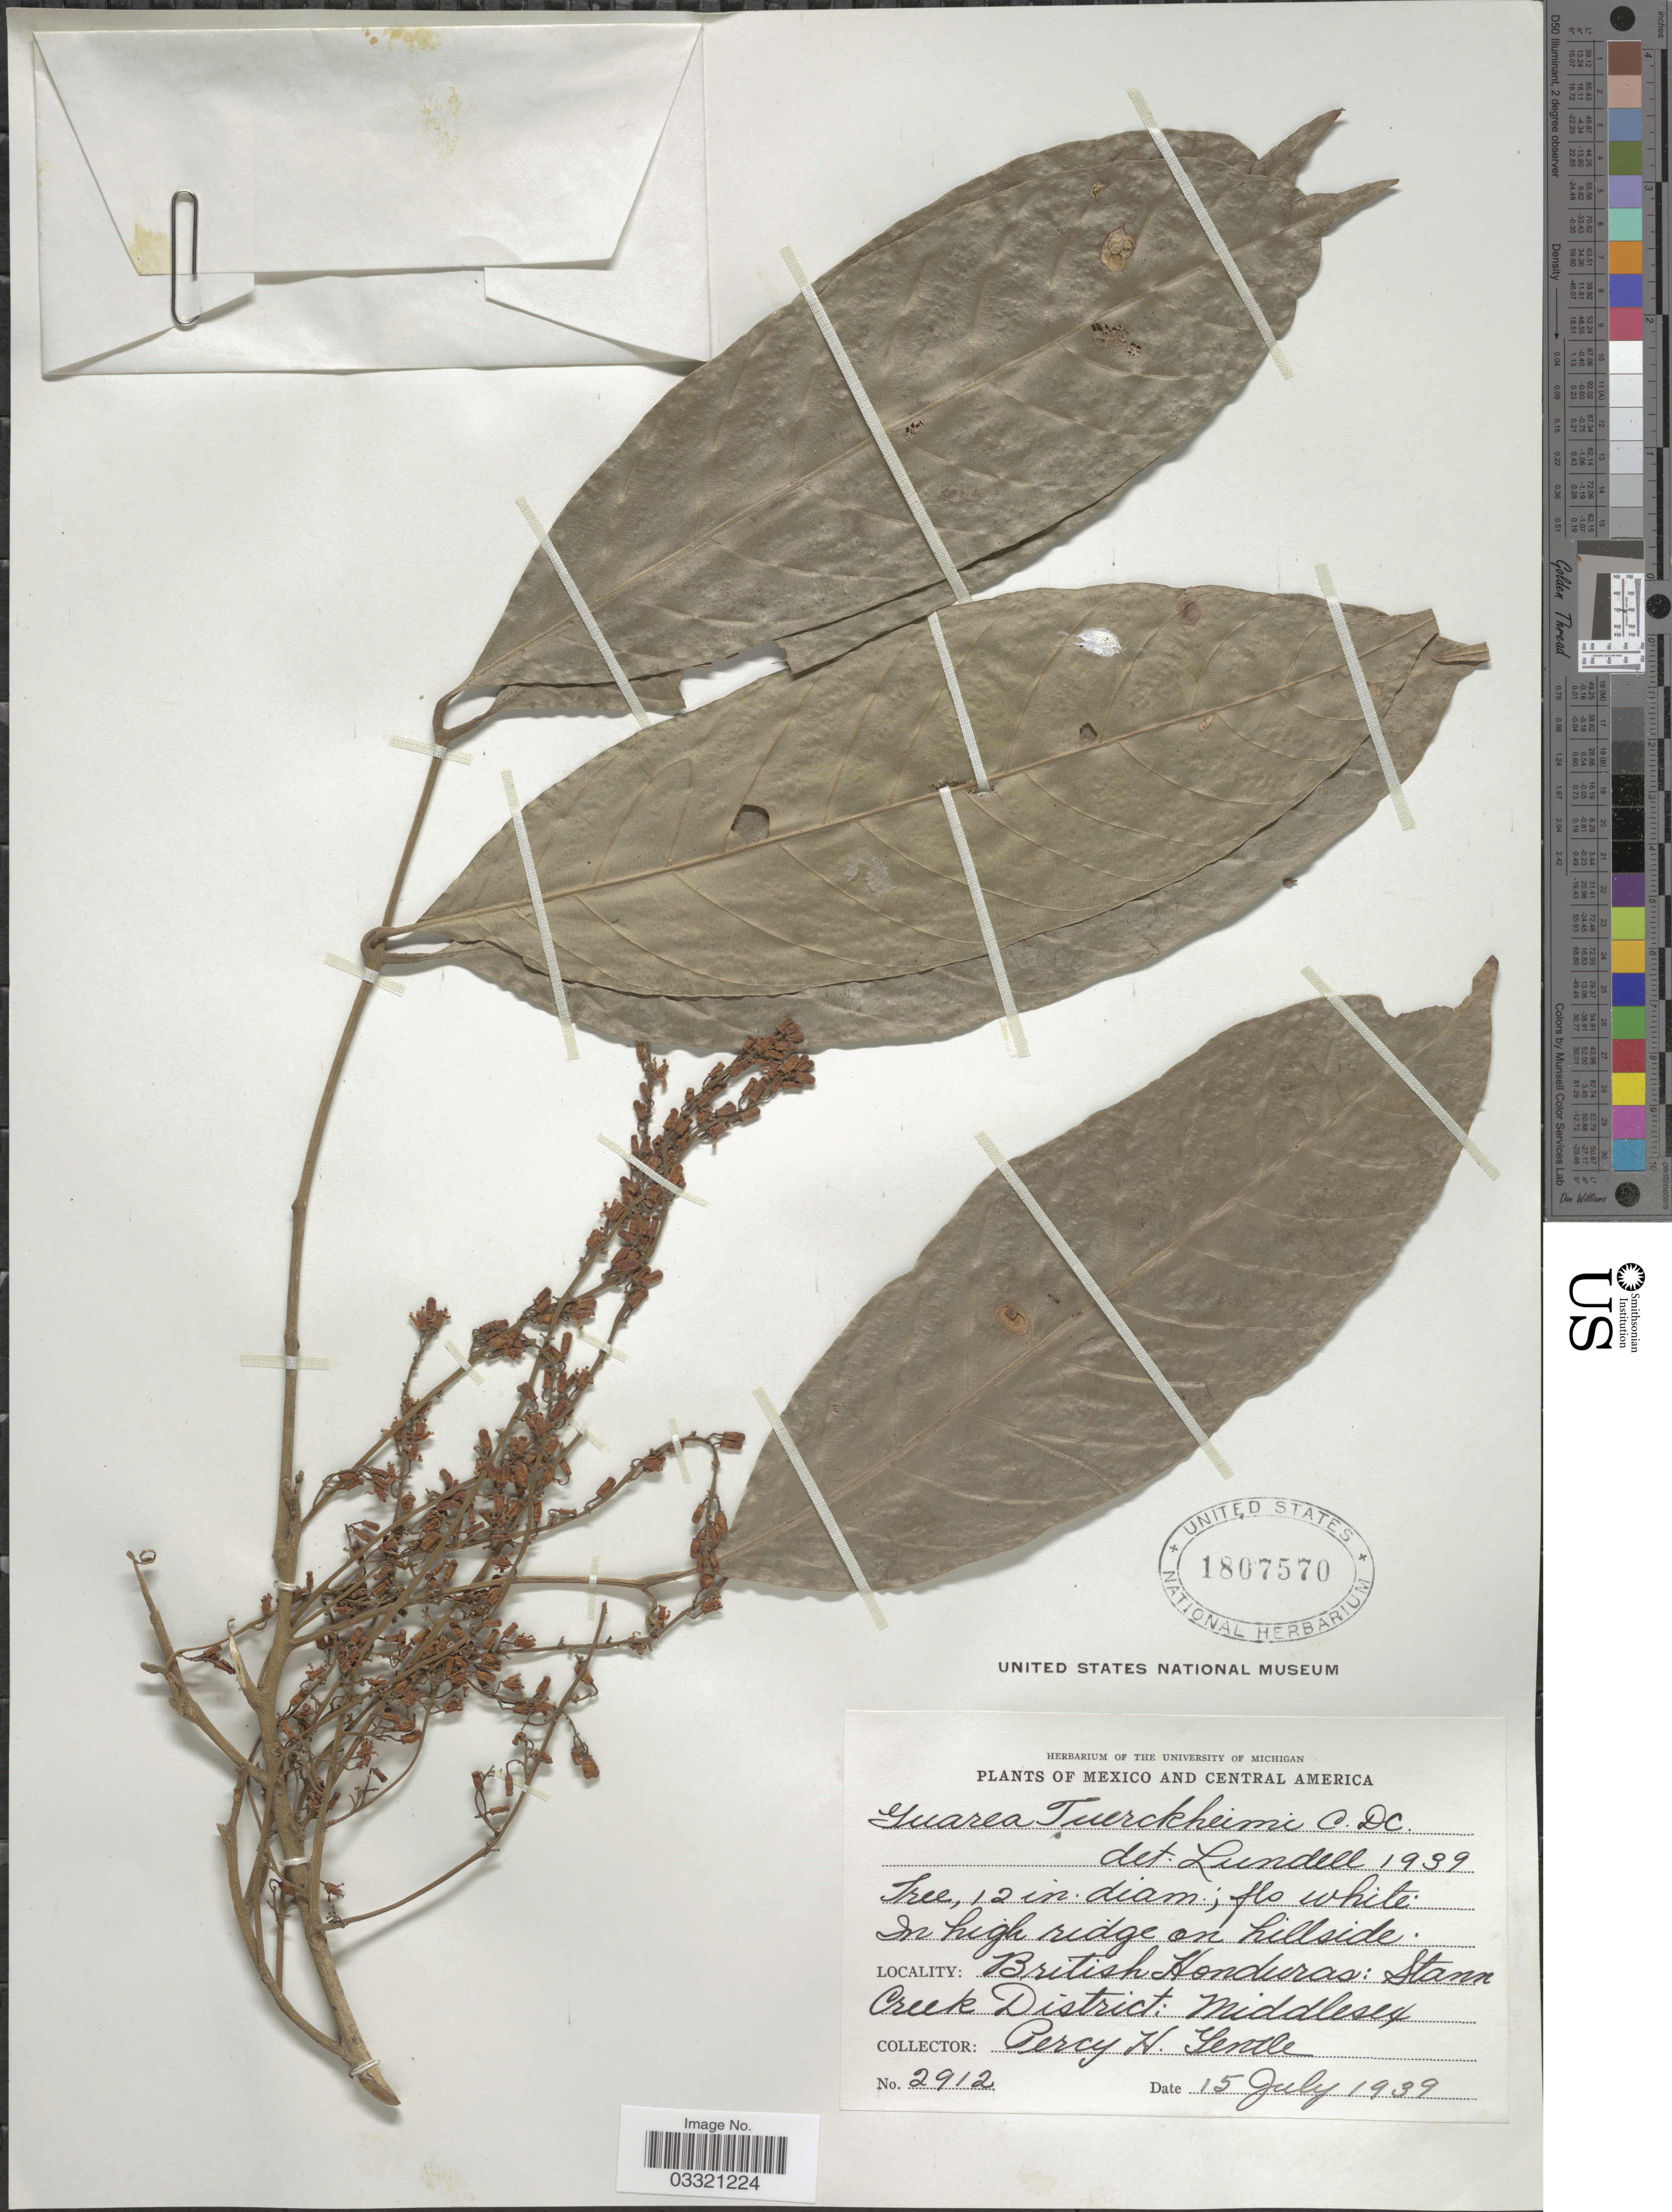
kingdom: Plantae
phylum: Tracheophyta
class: Magnoliopsida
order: Sapindales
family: Meliaceae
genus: Guarea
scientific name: Guarea tuerckheimii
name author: C. DC. ex Donn. Sm.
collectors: P. H. Gentle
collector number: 2912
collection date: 1939-07-15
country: Belize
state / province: Stann Creek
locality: British Honduras: Stann Creek District: Middlesex.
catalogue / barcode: US 1807570